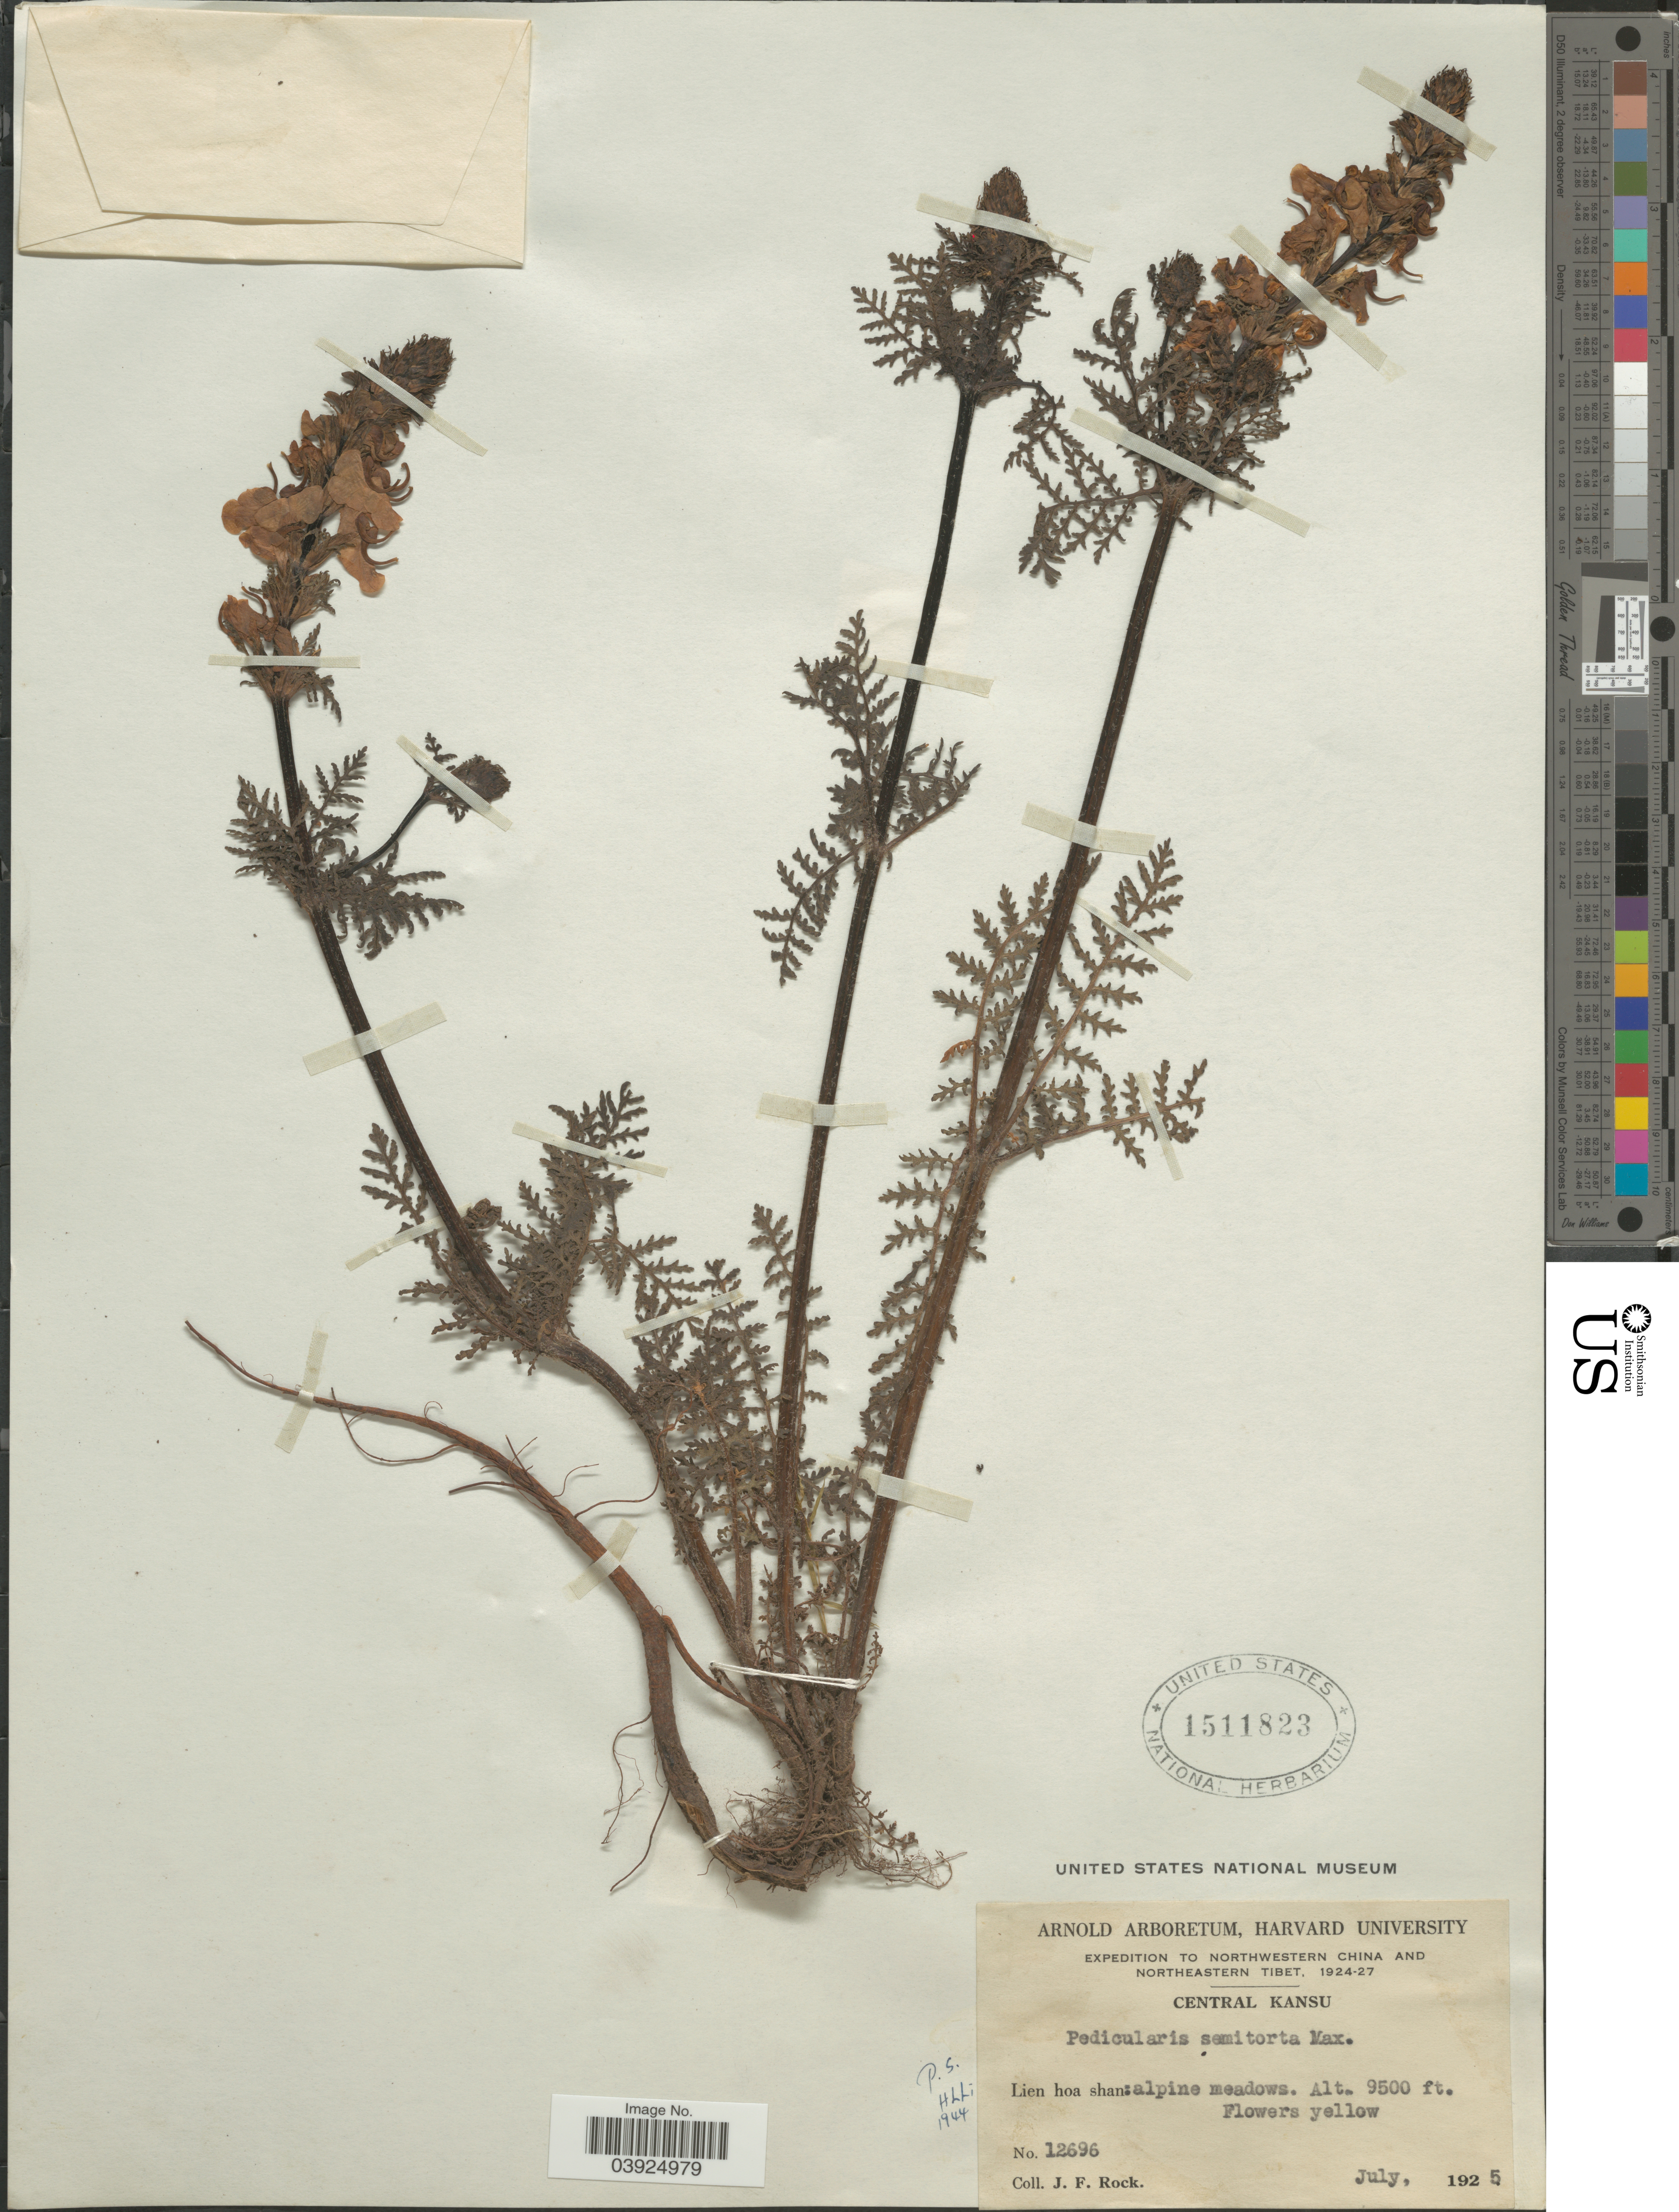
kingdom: Plantae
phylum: Tracheophyta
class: Magnoliopsida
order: Lamiales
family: Orobanchaceae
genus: Pedicularis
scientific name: Pedicularis semitorta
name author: Maxim.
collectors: J. Rock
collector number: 12696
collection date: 1925-07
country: China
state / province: Gansu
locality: Northwestern China. Central Kansu. Lien hoa shan: alpine meadows.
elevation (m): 2896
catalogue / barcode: US 1511823